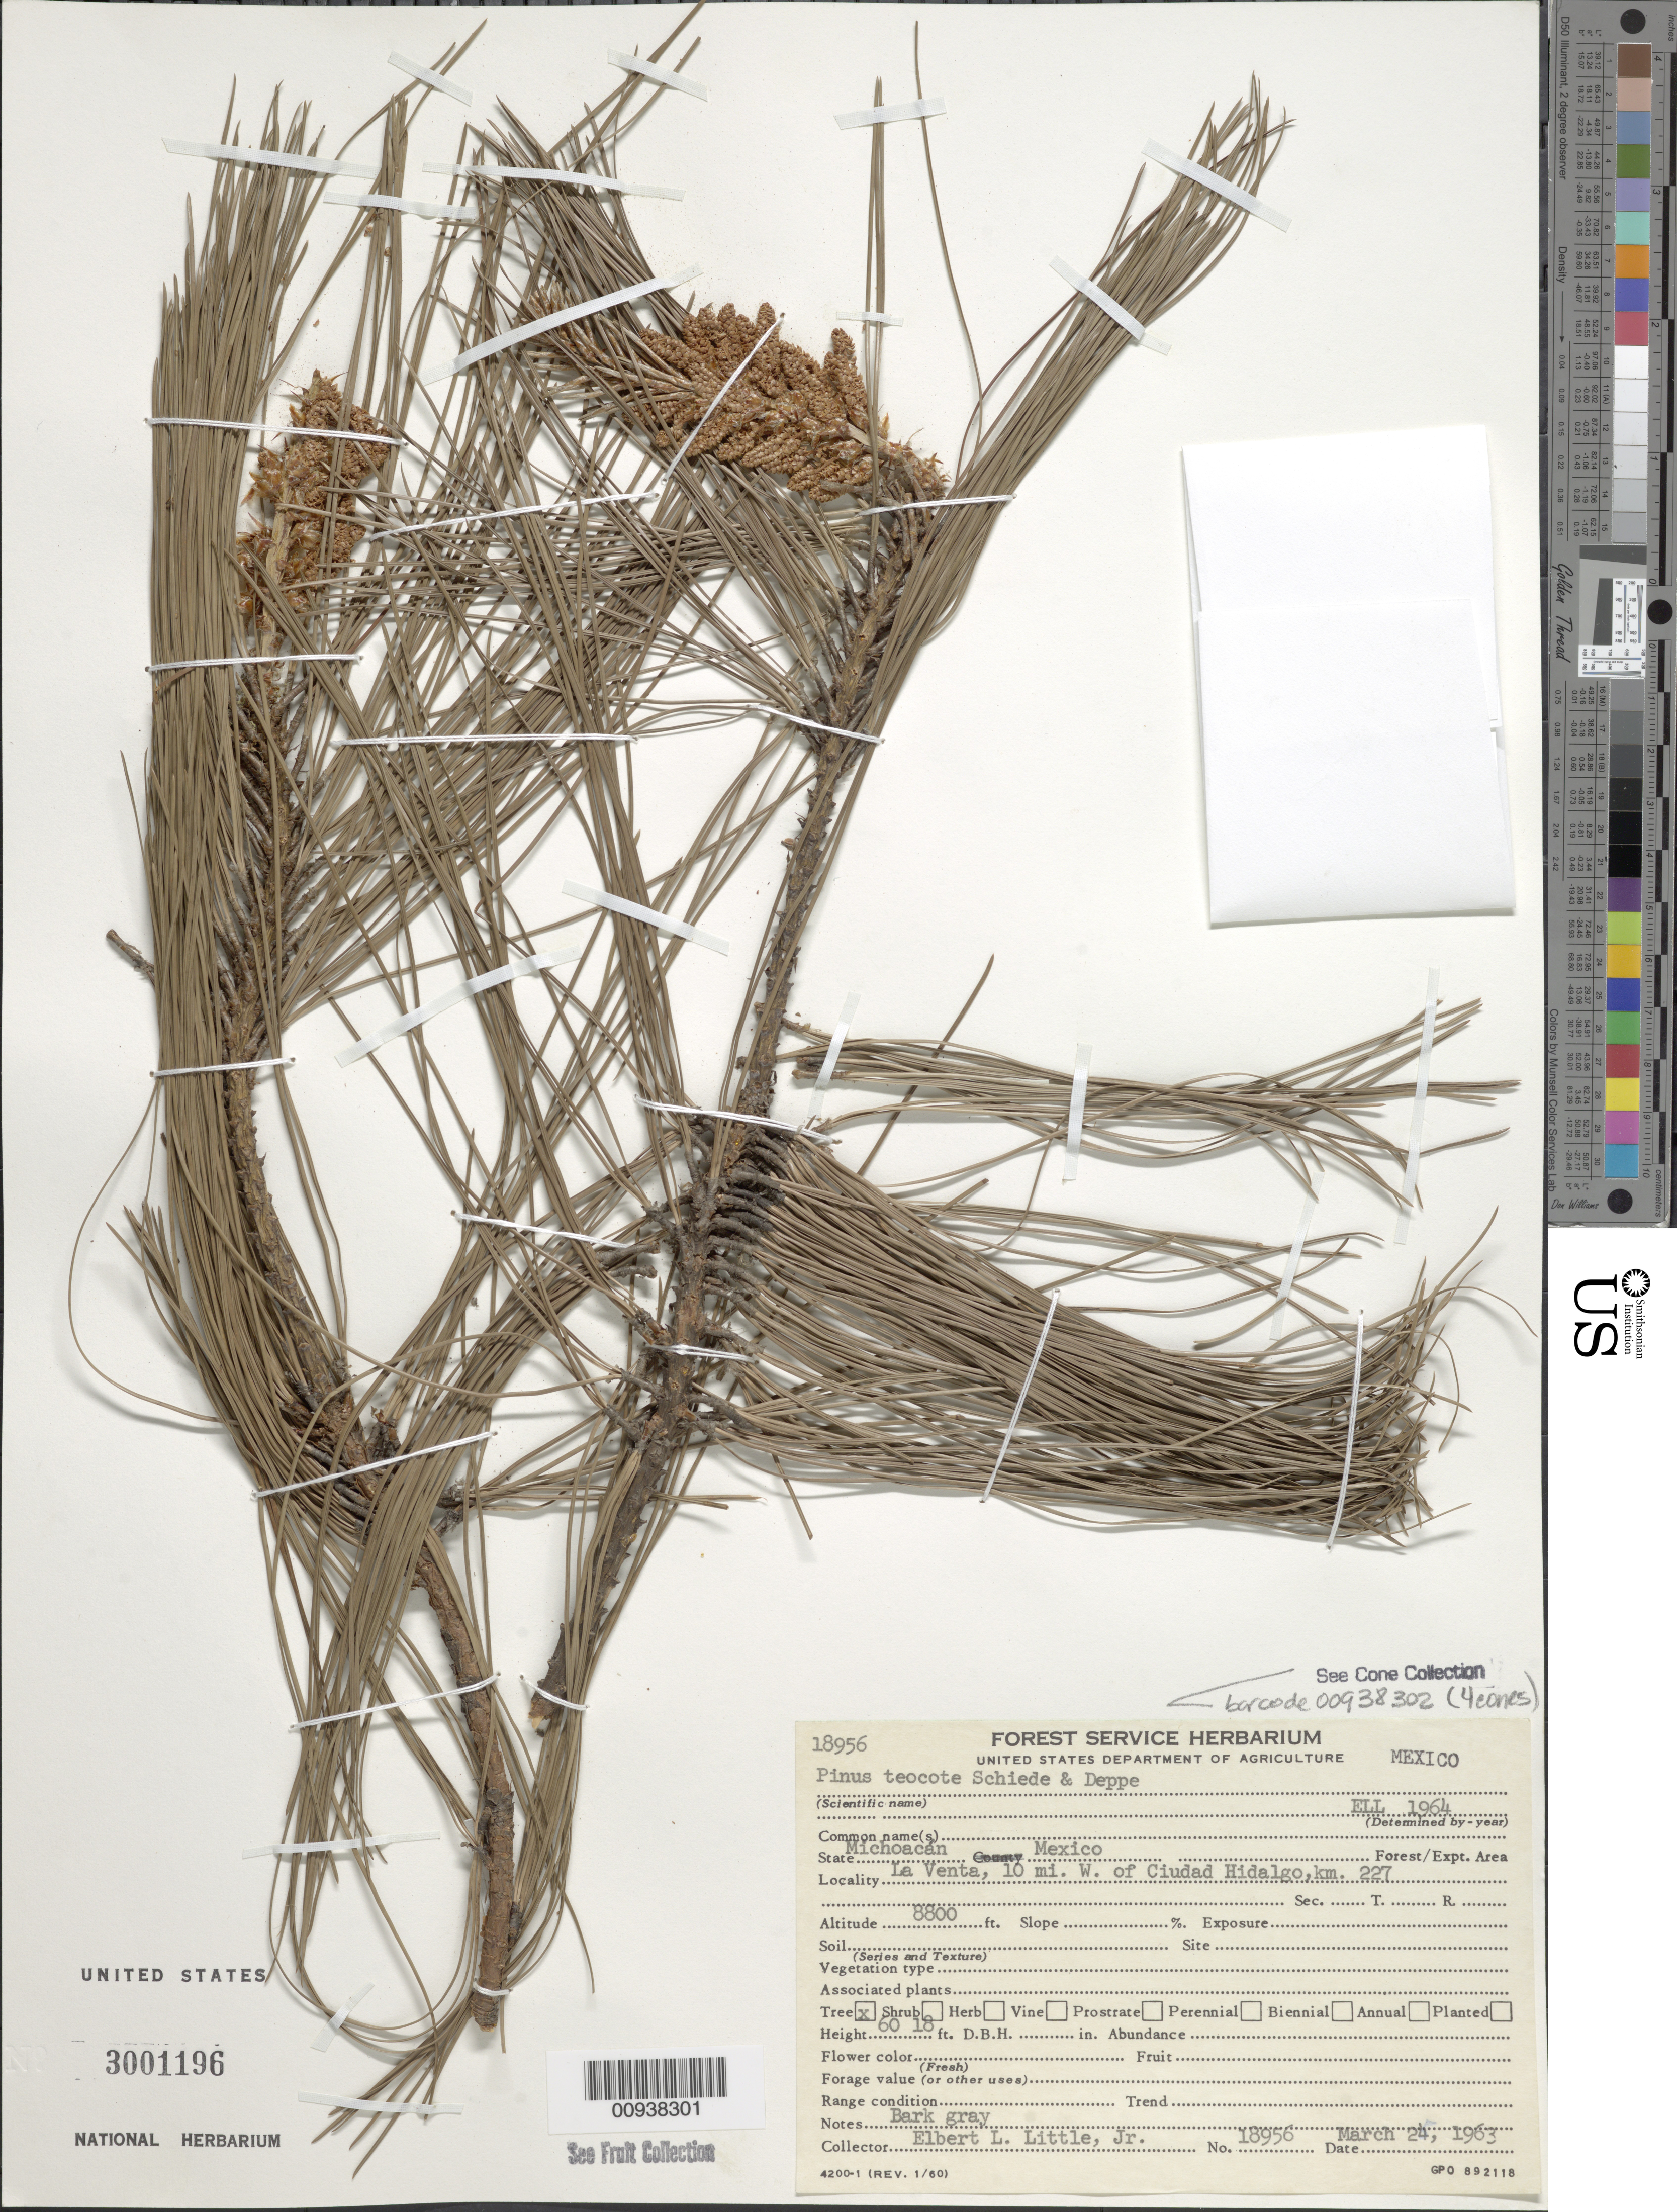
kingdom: Plantae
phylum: Tracheophyta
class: Pinopsida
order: Pinales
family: Pinaceae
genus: Pinus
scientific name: Pinus teocote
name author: Schltdl. & Cham.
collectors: E. L. Little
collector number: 18956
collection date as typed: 24 Mar 1963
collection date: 1963-03-24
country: Mexico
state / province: Michoacán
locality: La Venta, 10 mi. W of Ciudad Hidalgo, km. 227.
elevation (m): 2682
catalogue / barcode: US 3001196